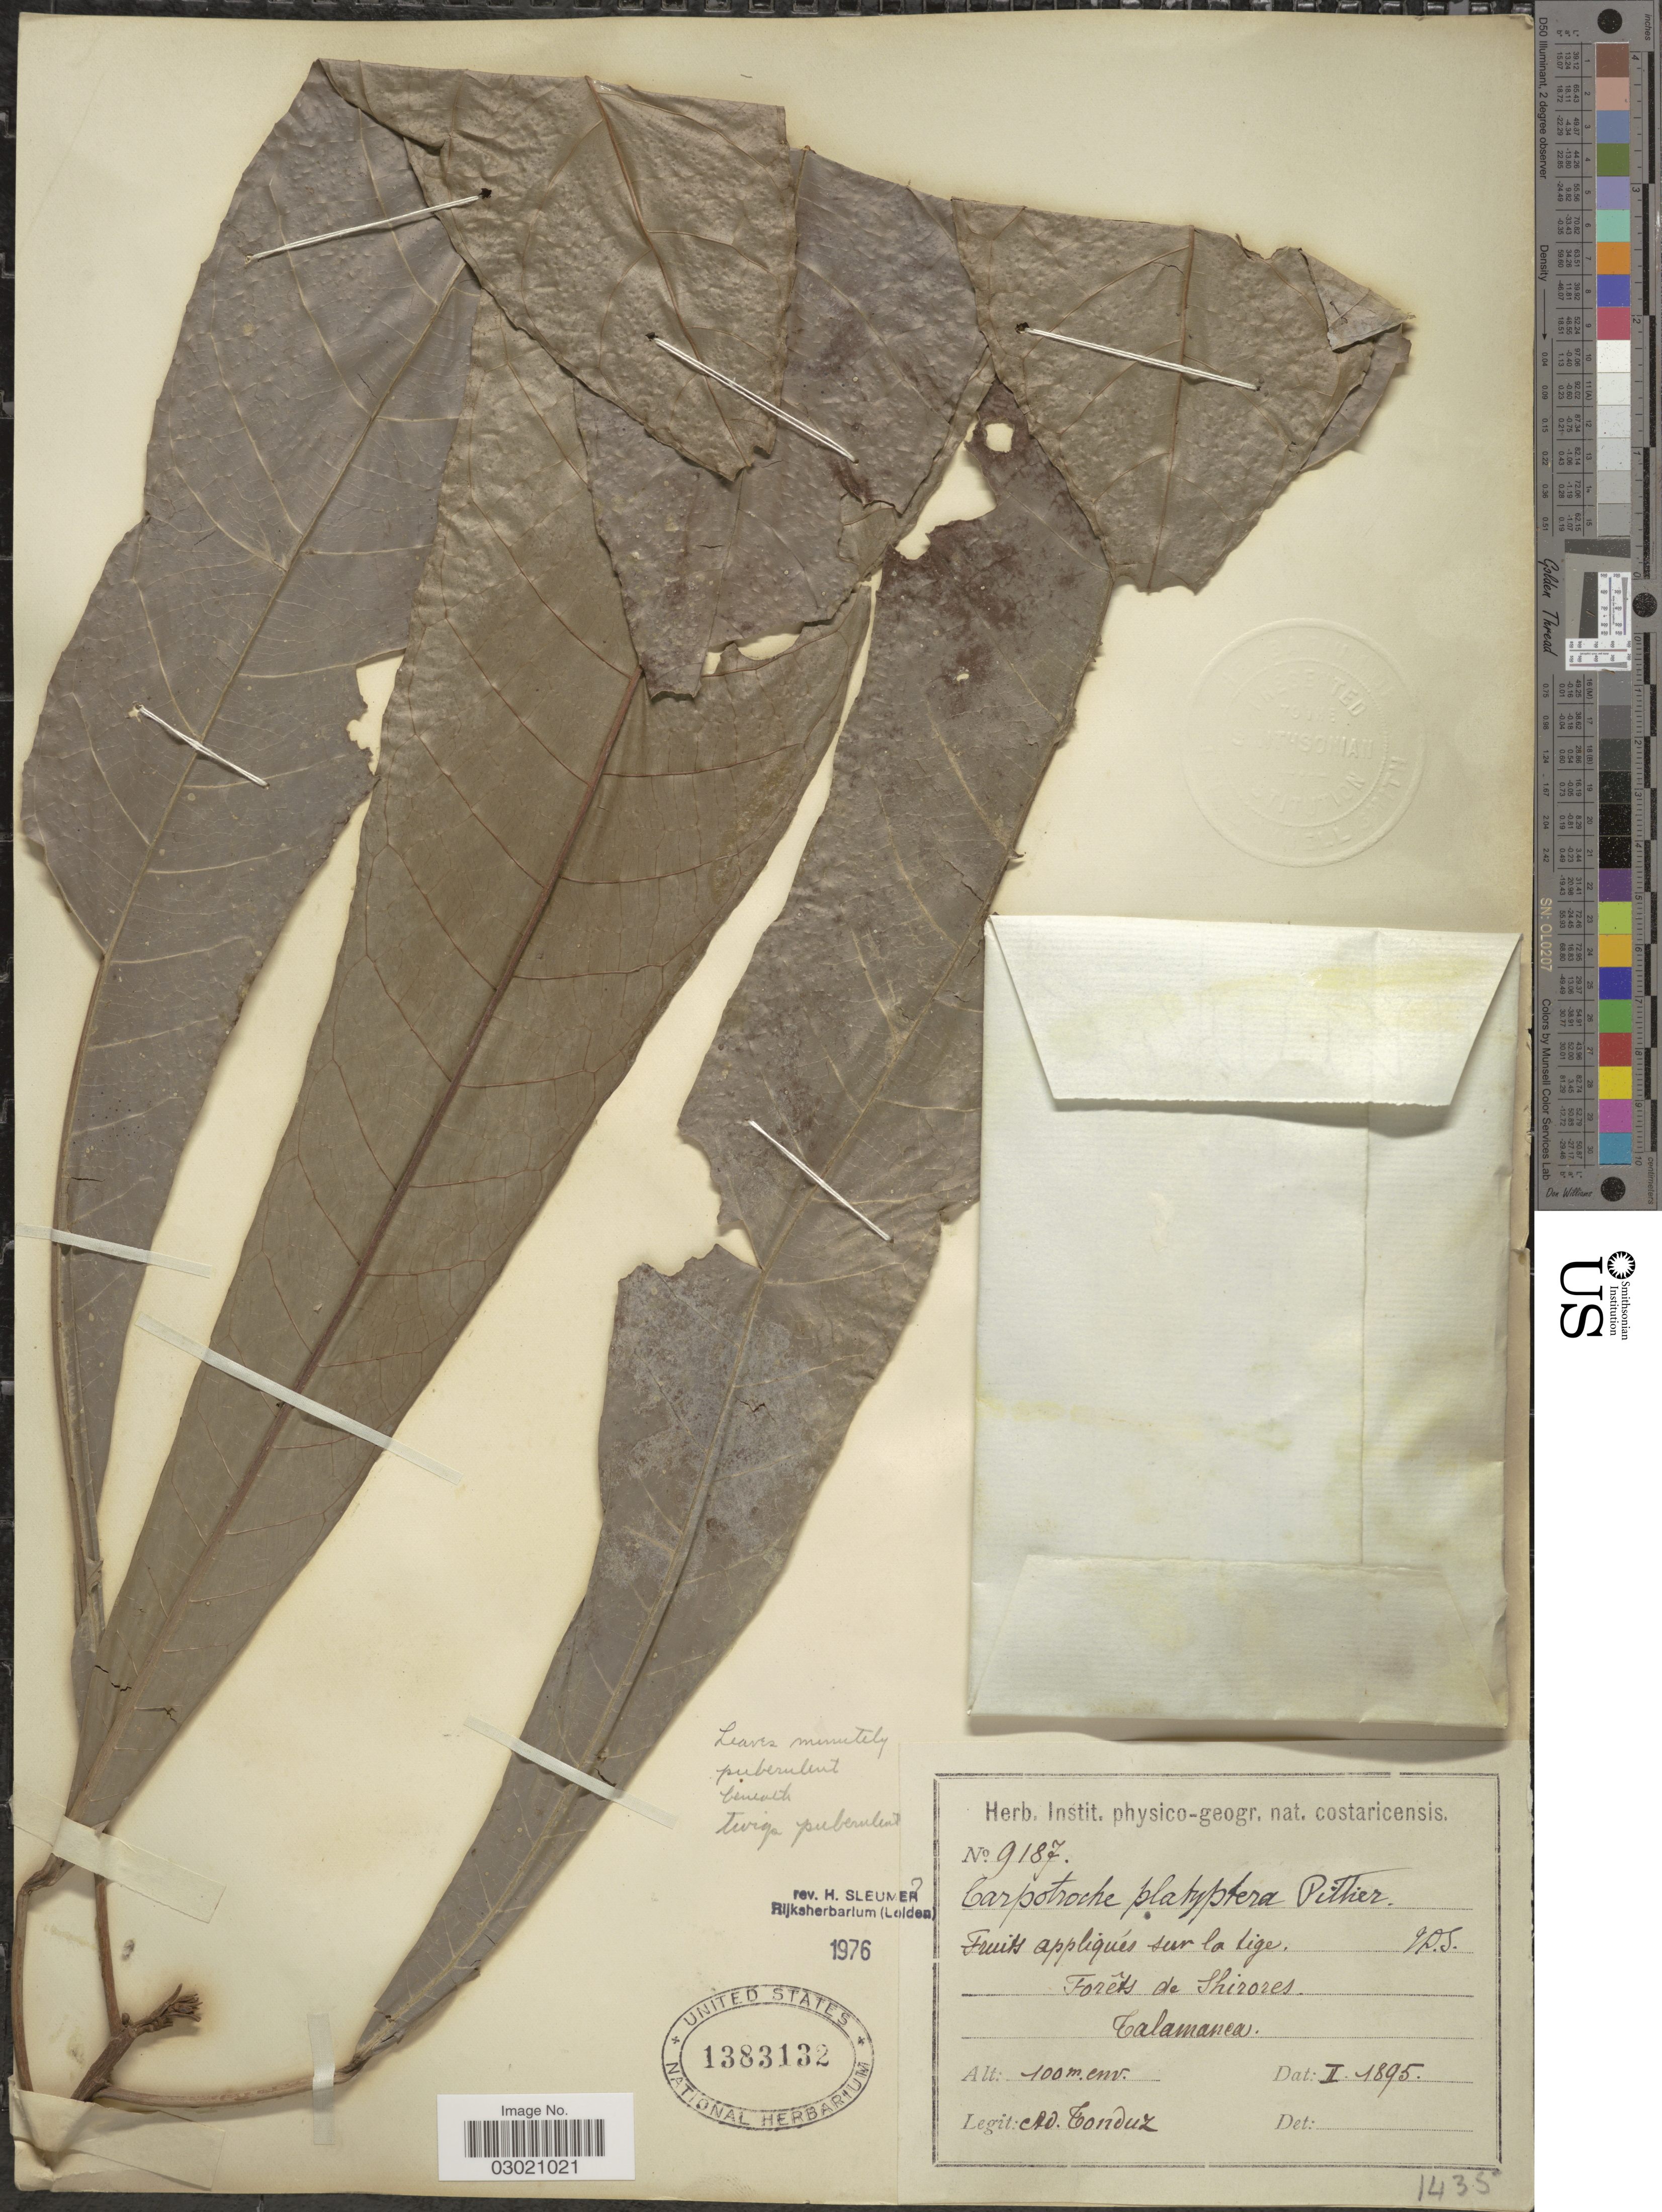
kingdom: Plantae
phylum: Tracheophyta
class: Magnoliopsida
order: Malpighiales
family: Achariaceae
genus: Carpotroche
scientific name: Carpotroche platyptera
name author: Pittier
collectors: A. Tonduz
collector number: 9187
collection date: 1895-03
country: Costa Rica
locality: Forêts de Shirores. Talamanca.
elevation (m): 100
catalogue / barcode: US 1383132